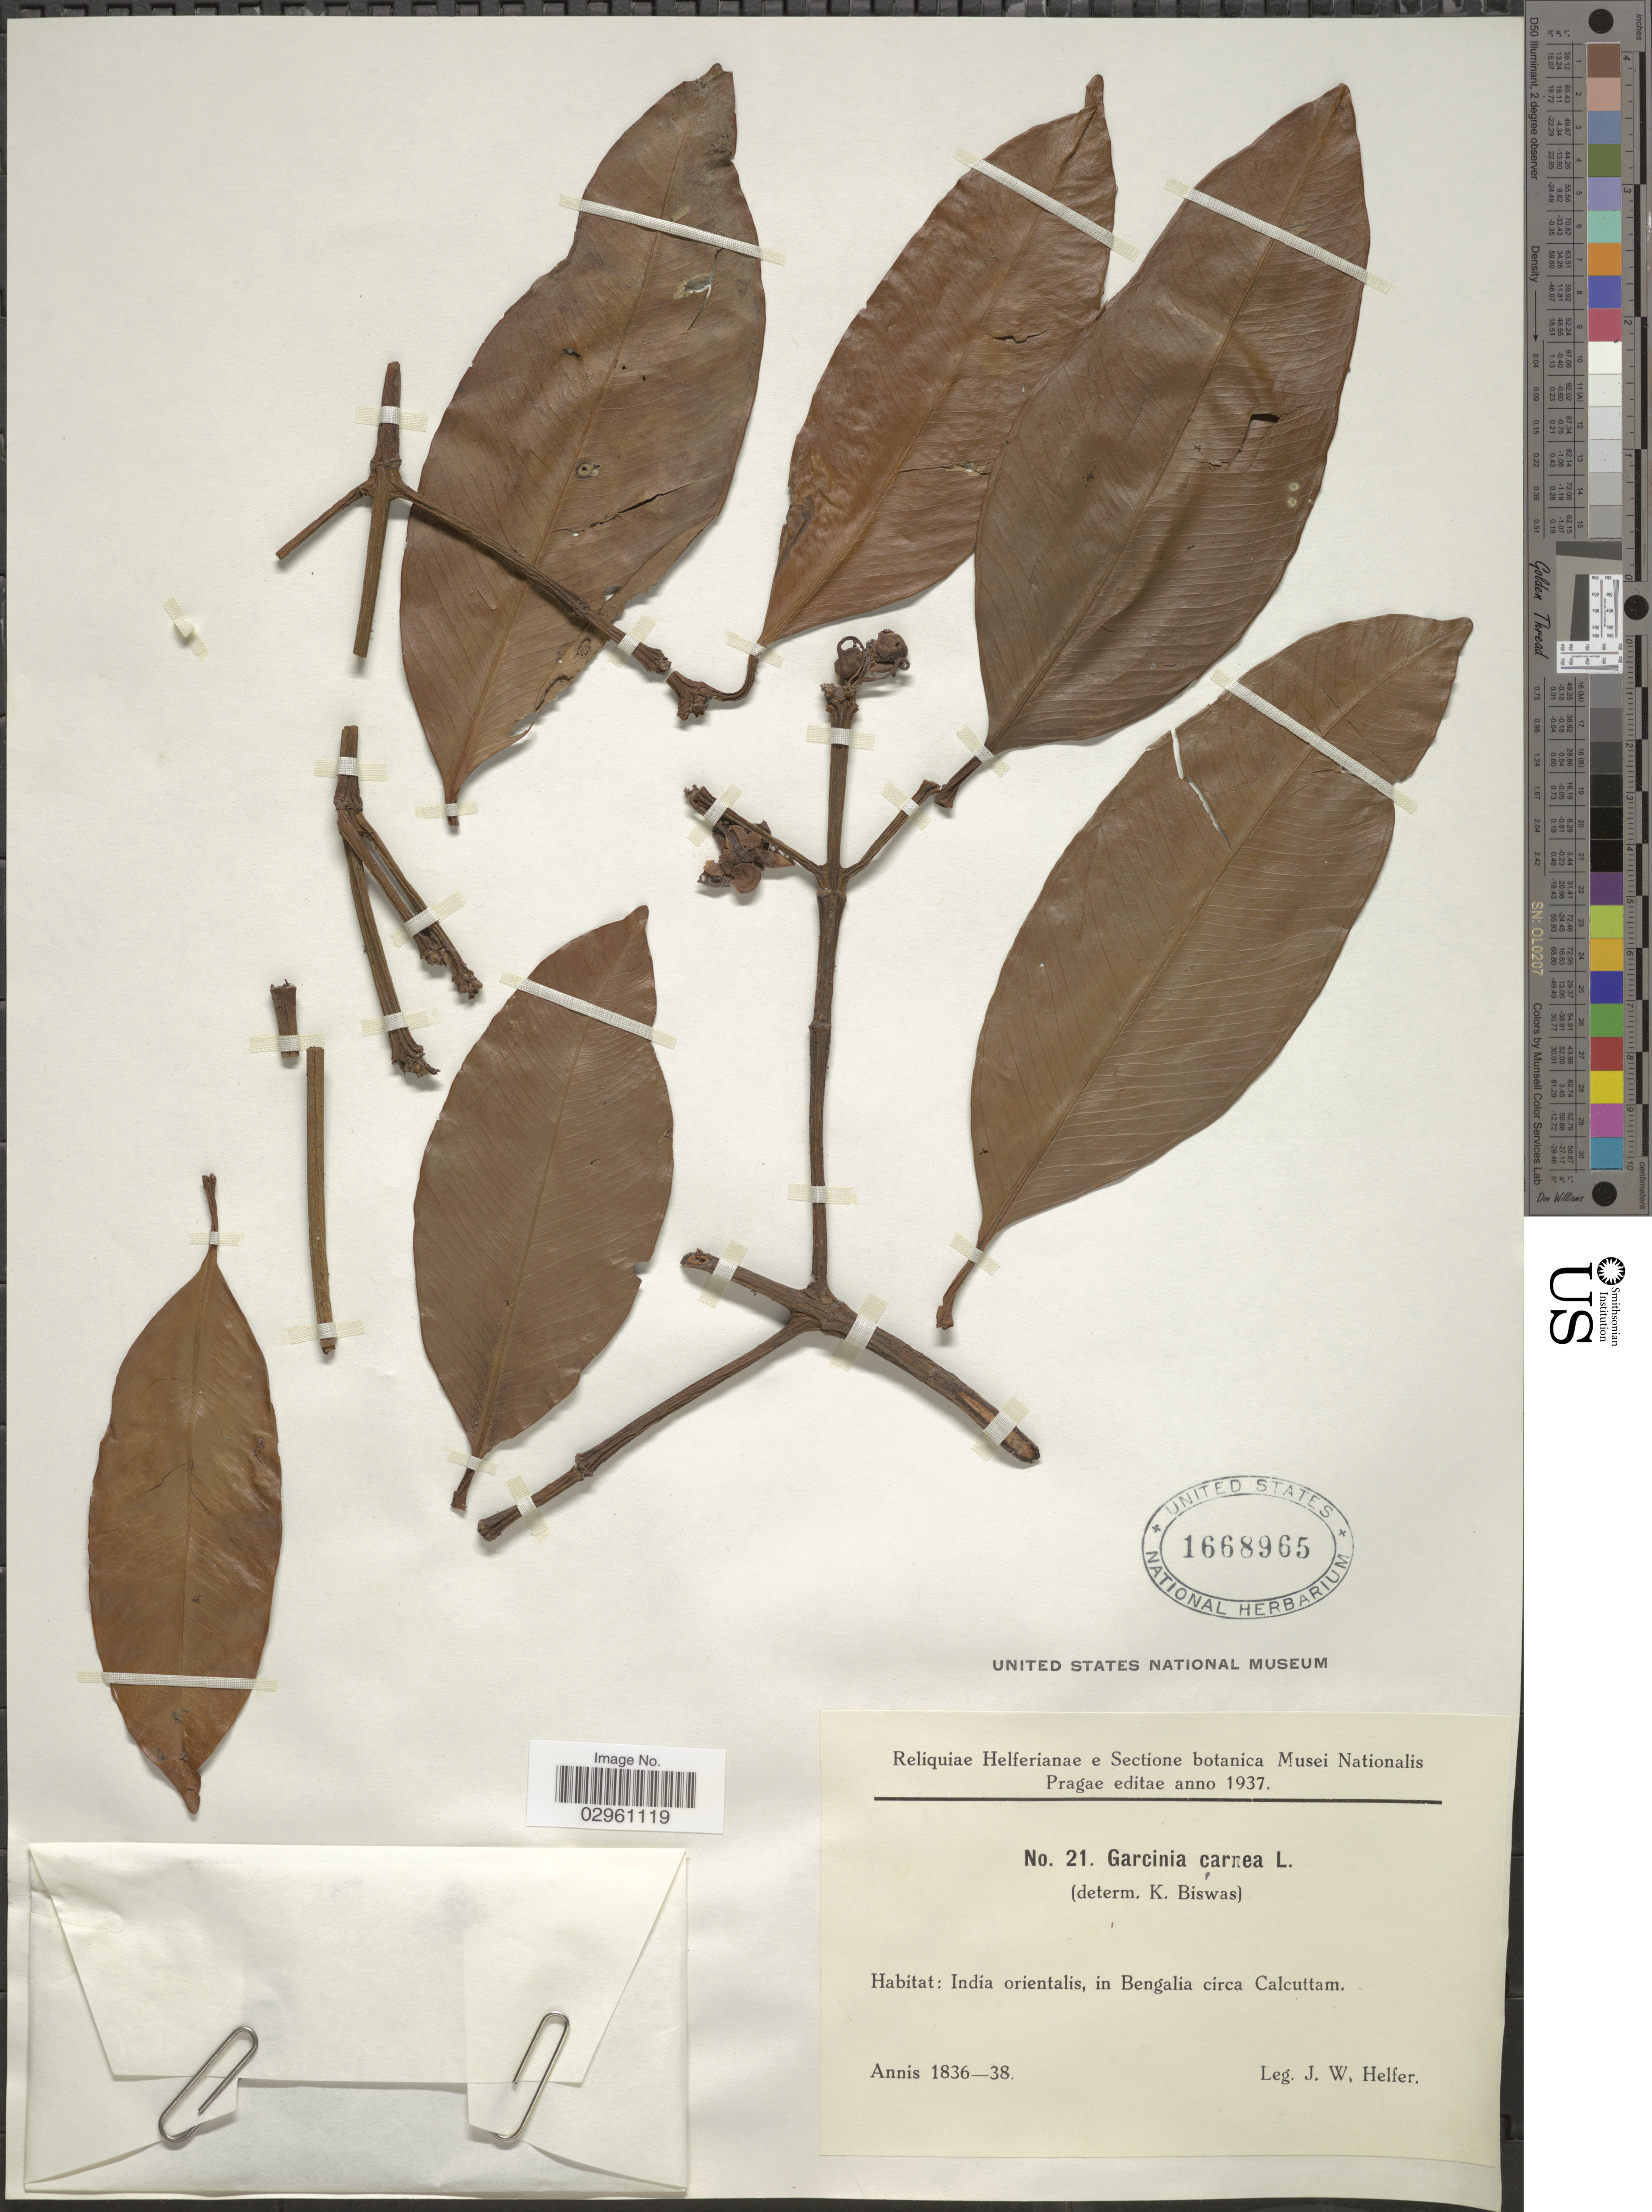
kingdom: Plantae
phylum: Tracheophyta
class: Magnoliopsida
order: Malpighiales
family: Clusiaceae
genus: Garcinia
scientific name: Garcinia cornea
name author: L.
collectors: J. W. Helfer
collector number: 21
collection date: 1836/1838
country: India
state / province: West Bengal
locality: India orientalis, in Bengalia circa Calcuttam.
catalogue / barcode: US 1668965